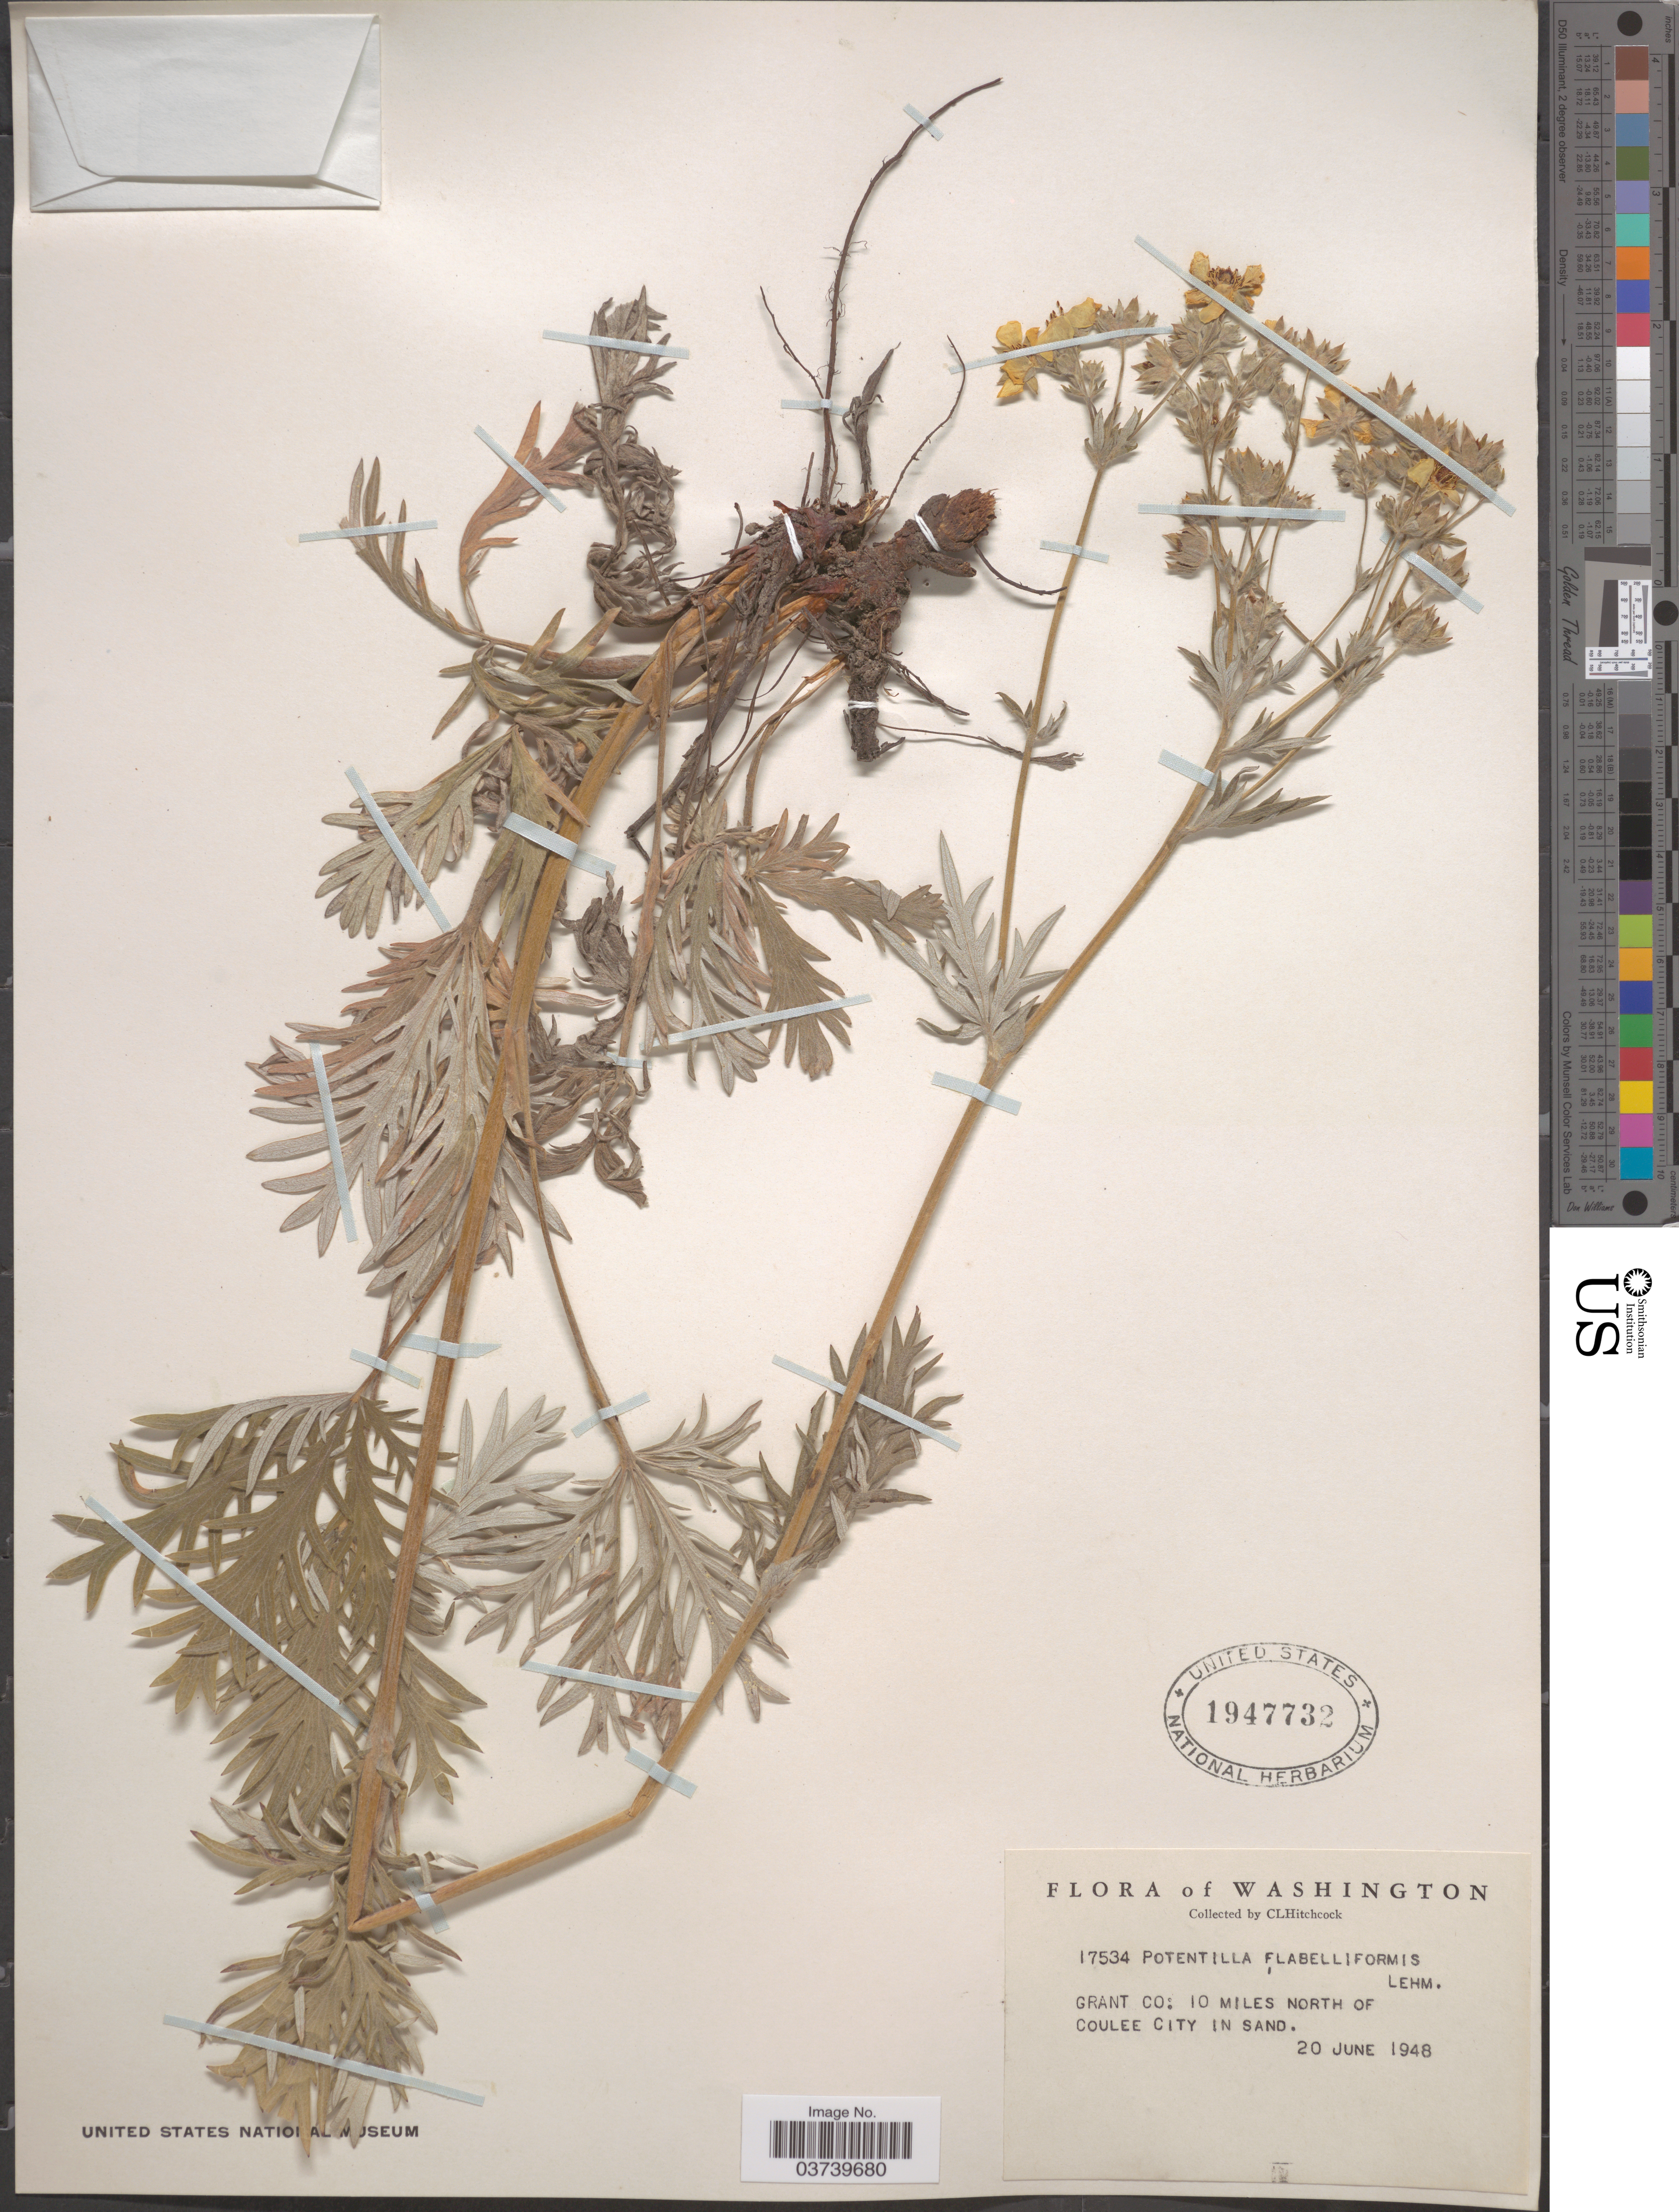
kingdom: Plantae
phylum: Tracheophyta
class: Magnoliopsida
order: Rosales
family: Rosaceae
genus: Potentilla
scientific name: Potentilla gracilis var. flabelliformis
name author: (Lehm.) Nutt.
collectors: C. L. Hitchcock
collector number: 17534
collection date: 1948-06-20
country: United States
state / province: Washington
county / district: Grant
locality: Grant Co: 10 miles north of Coulee City in sand.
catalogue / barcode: US 1947732